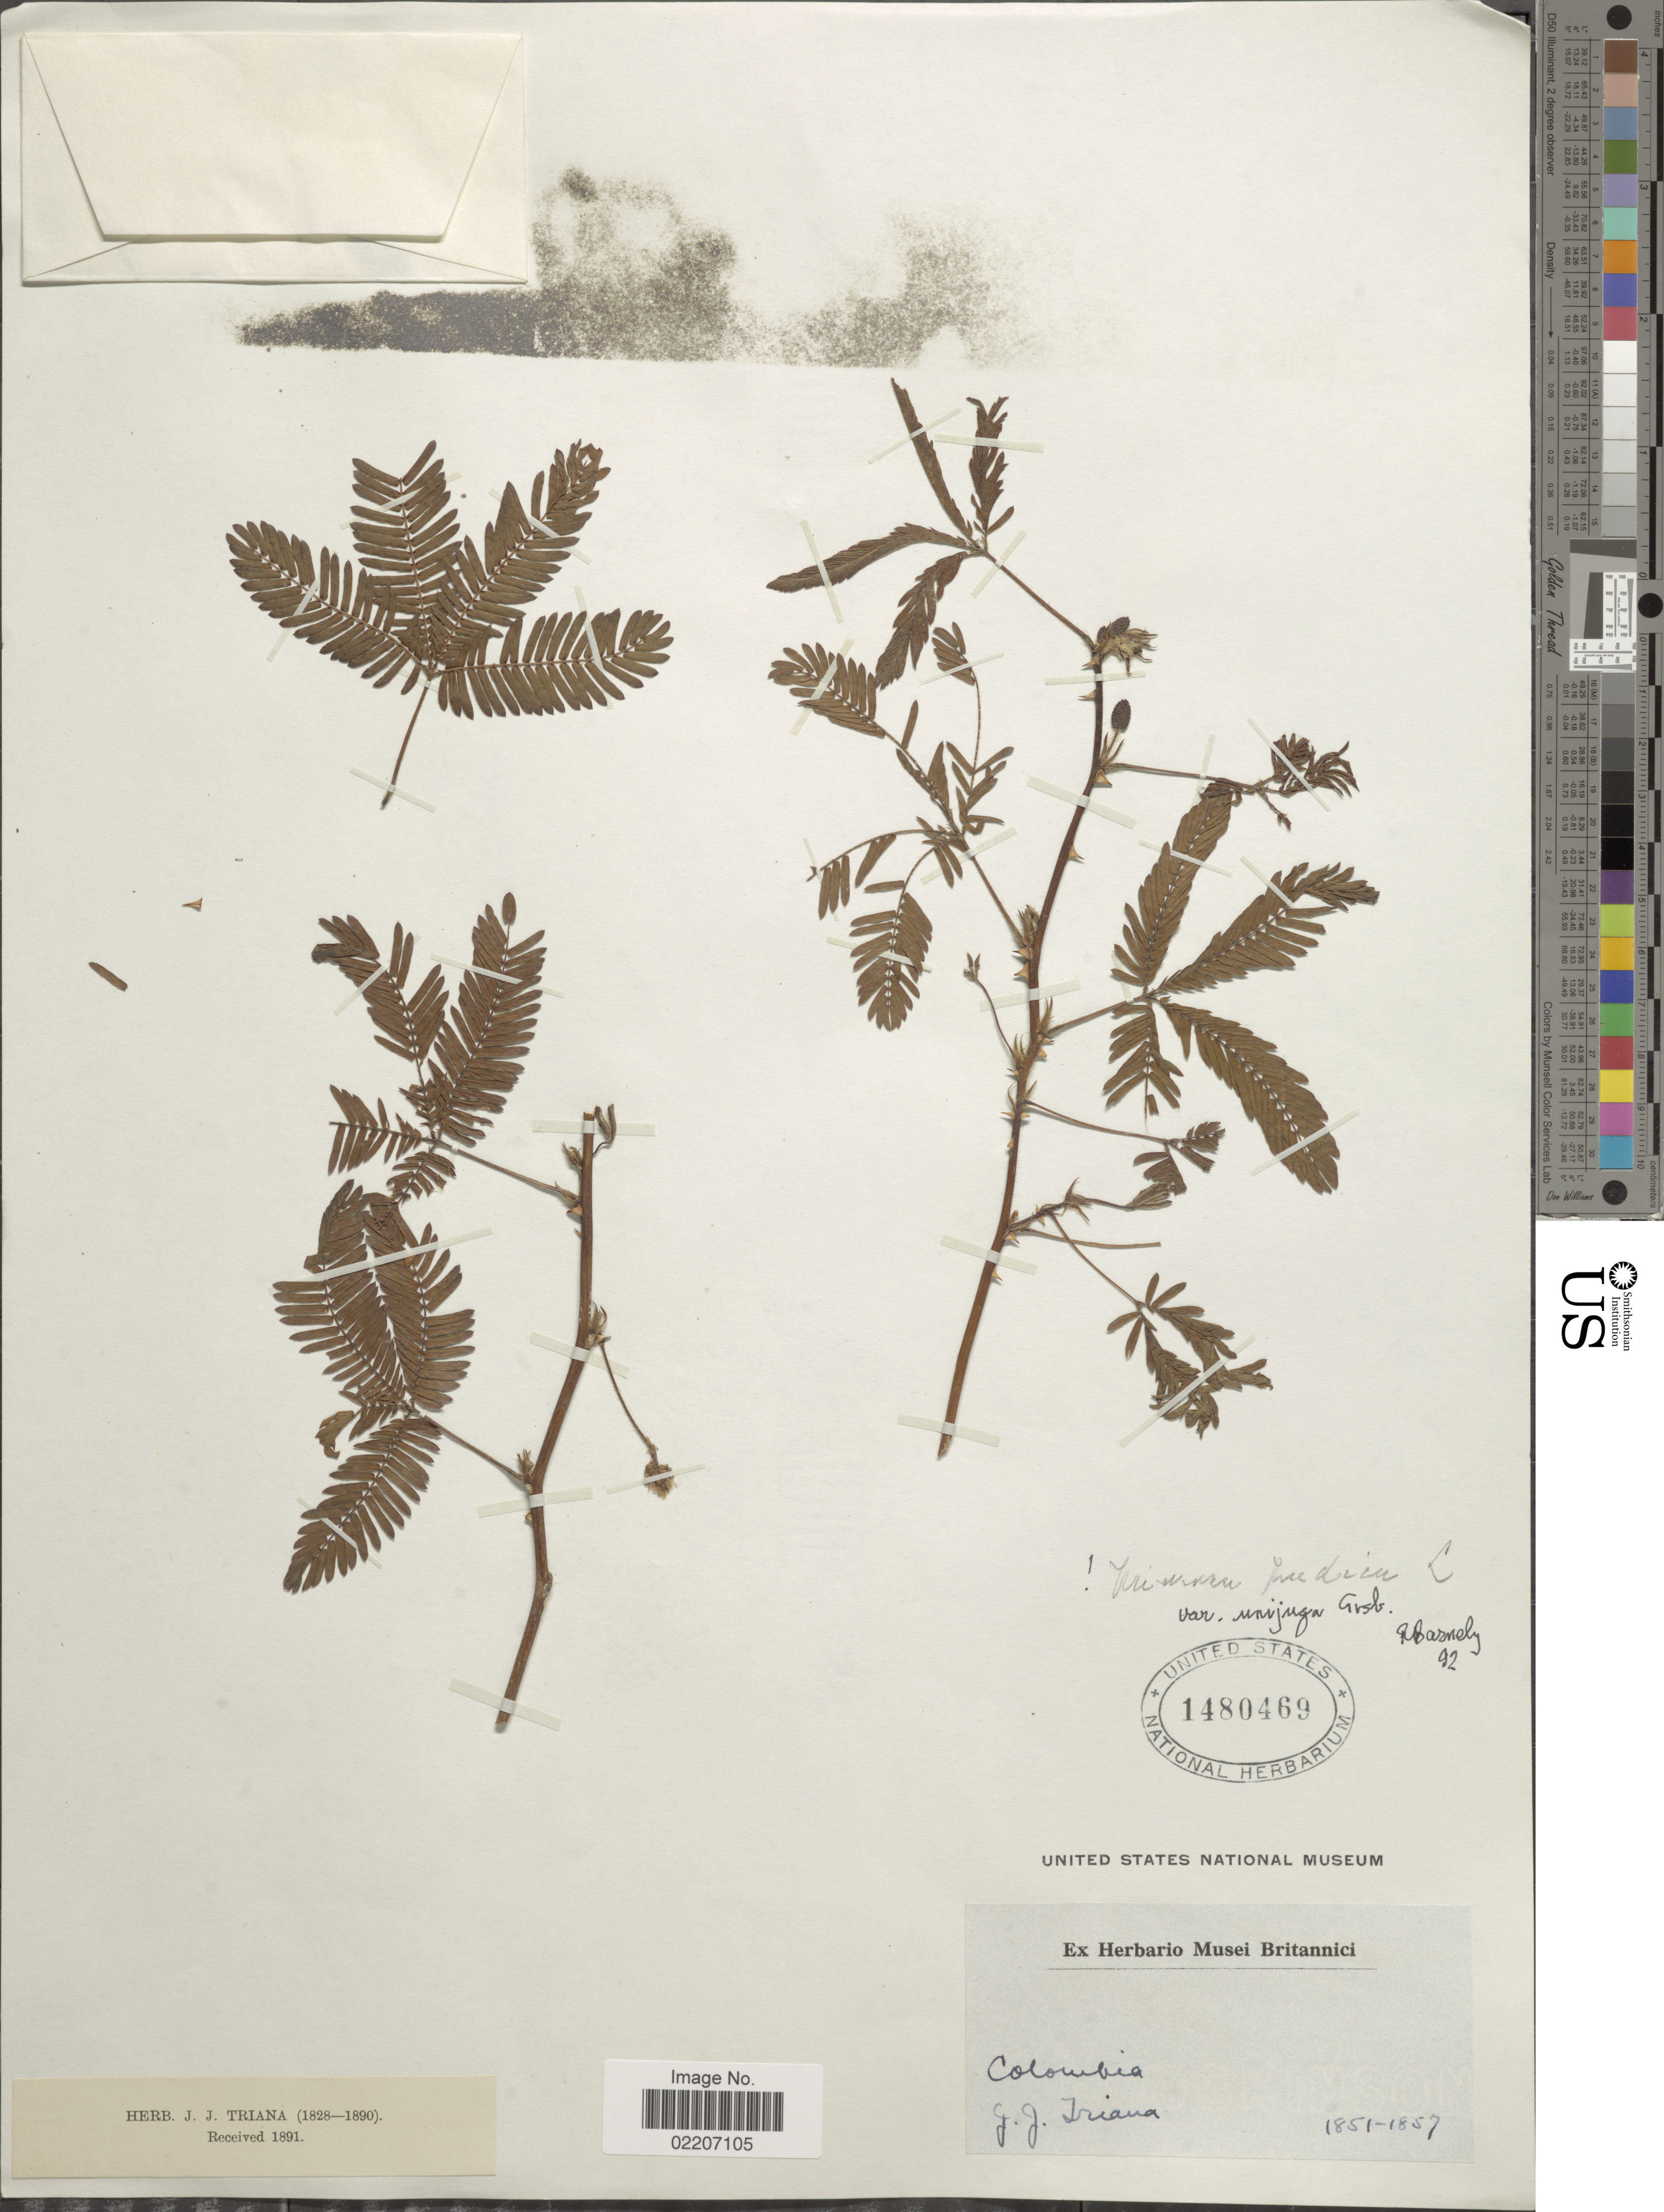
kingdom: Plantae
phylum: Tracheophyta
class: Magnoliopsida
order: Fabales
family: Fabaceae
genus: Mimosa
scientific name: Mimosa pudica var. unijuga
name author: (Walp. & Duchass.) Griseb.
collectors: J. J. Triana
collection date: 1851/1857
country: Colombia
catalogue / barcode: US 1480469